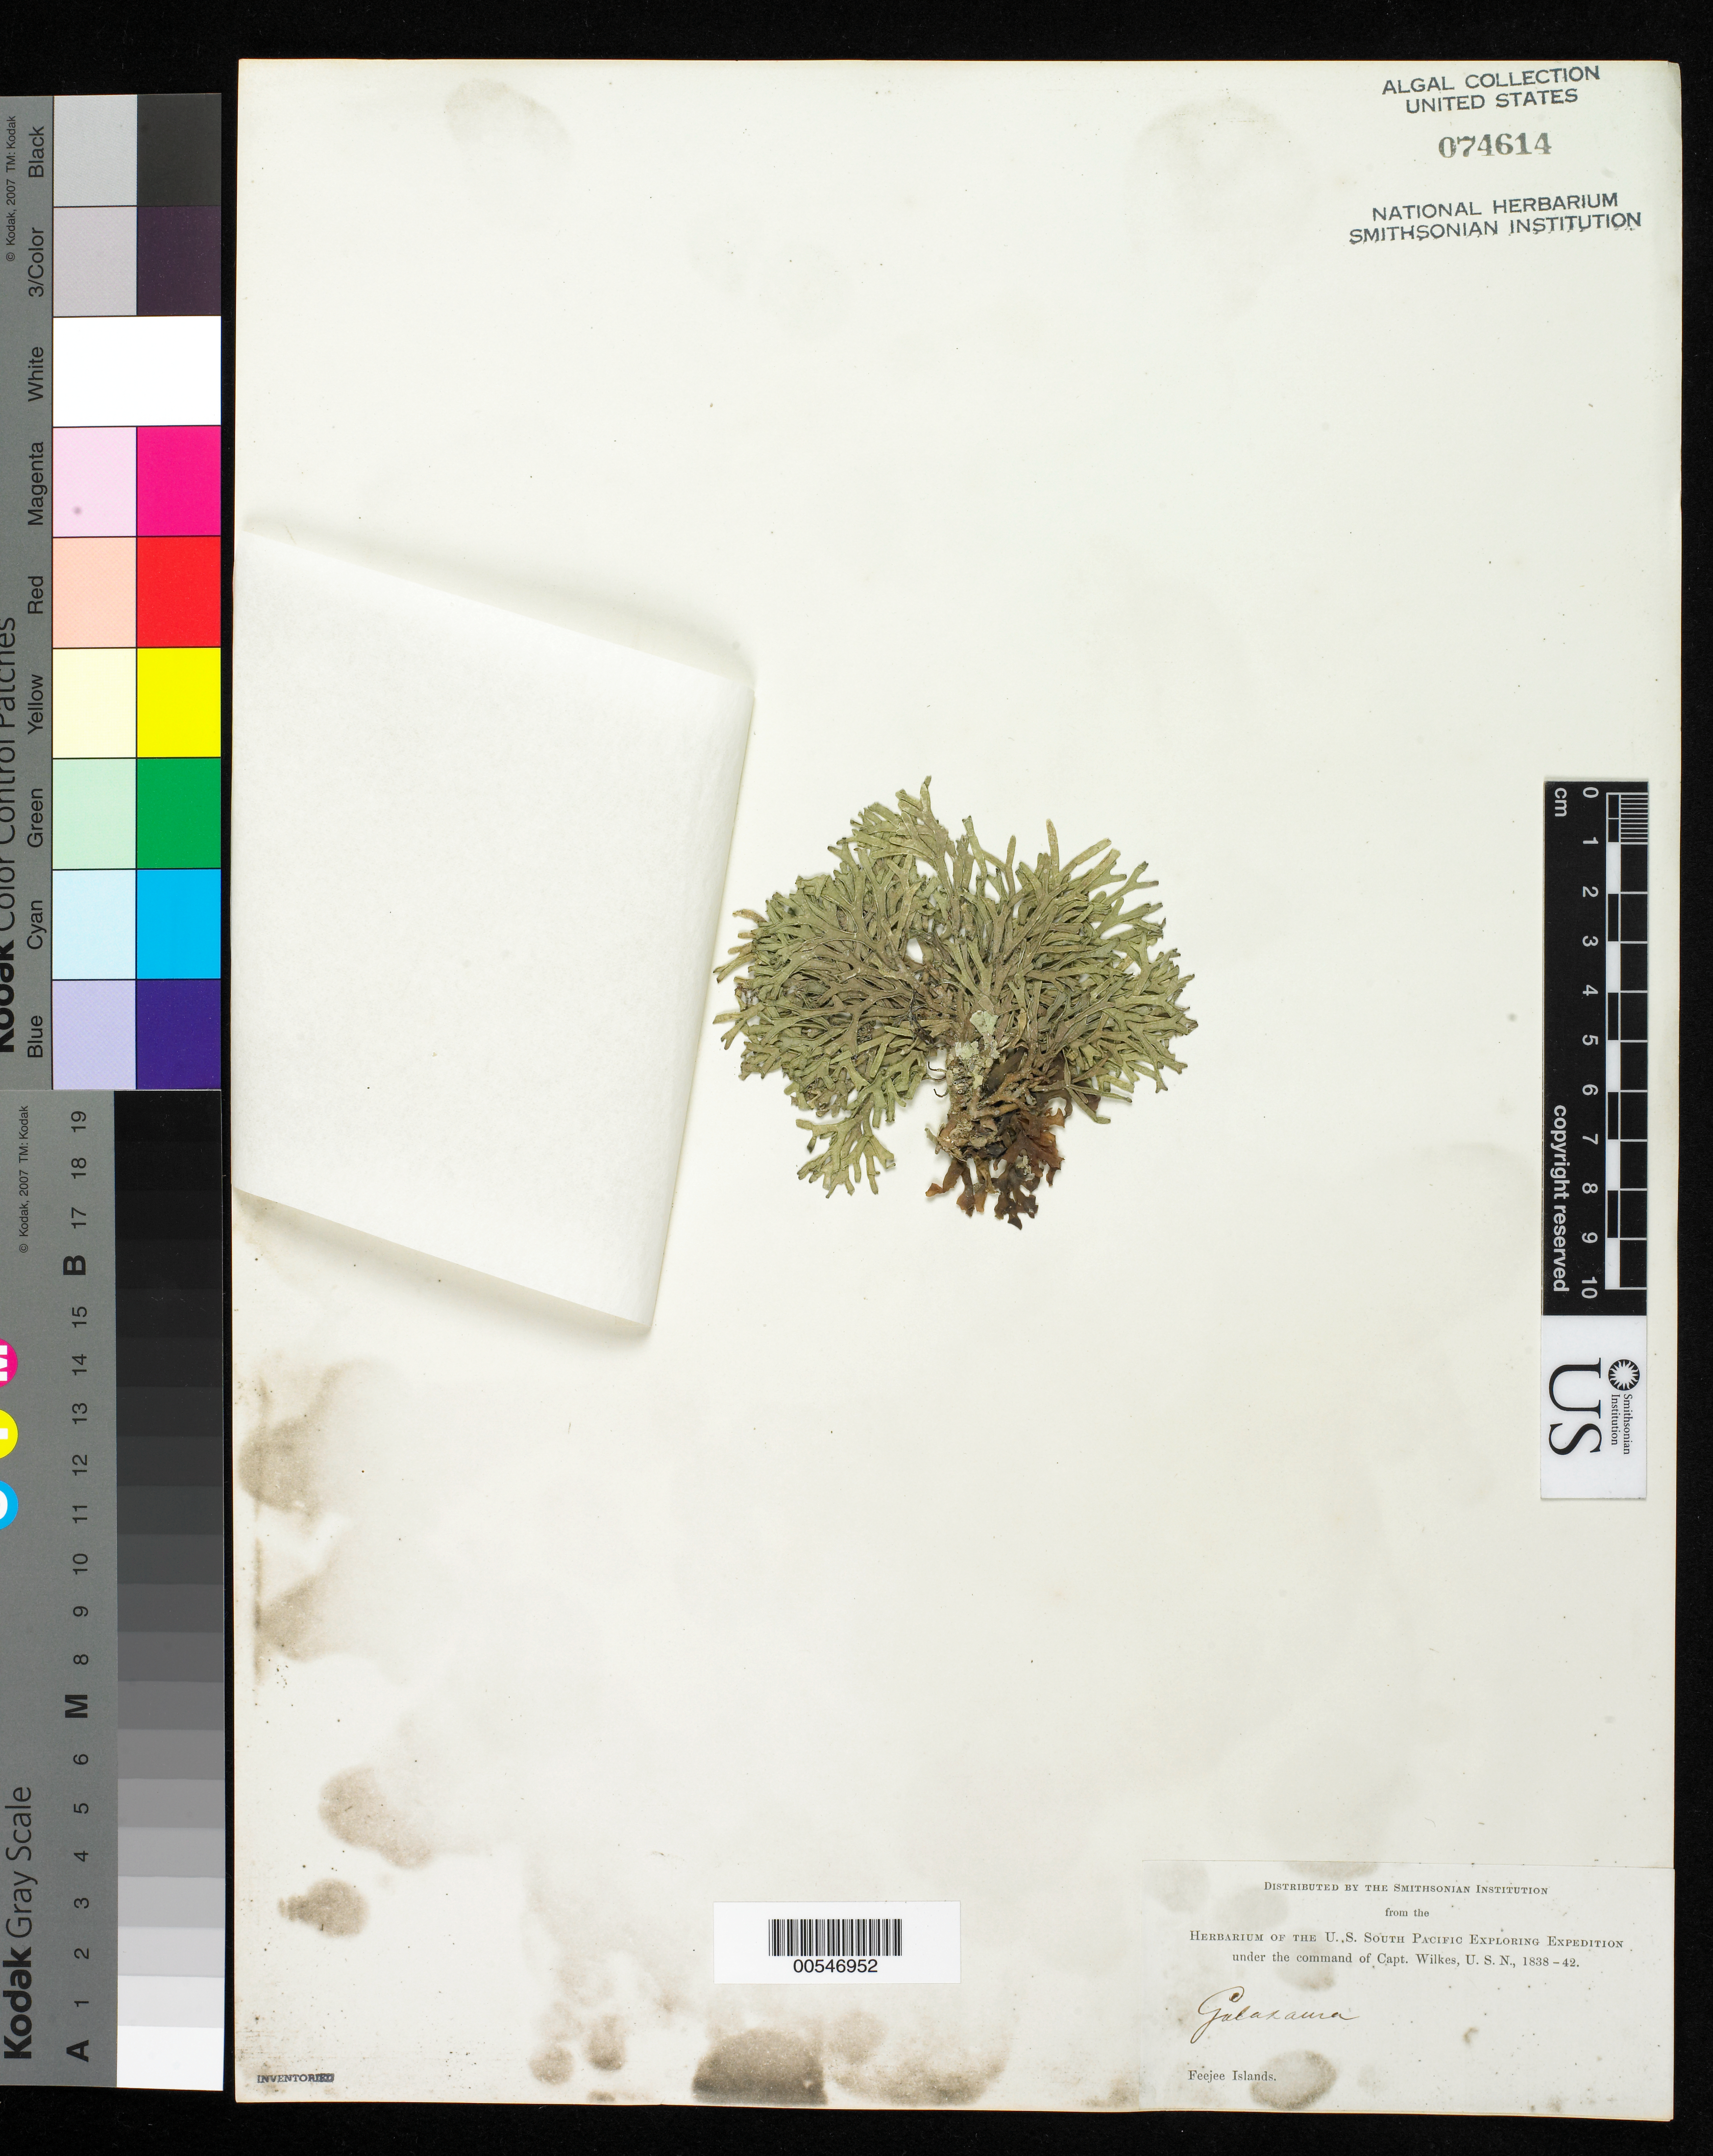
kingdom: Plantae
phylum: Rhodophyta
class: Florideophyceae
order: Nemaliales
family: Galaxauraceae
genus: Galaxaura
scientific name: Galaxaura sp.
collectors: Wilkes Explor. Exped.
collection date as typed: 1840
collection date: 1840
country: Fiji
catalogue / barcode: US 74614